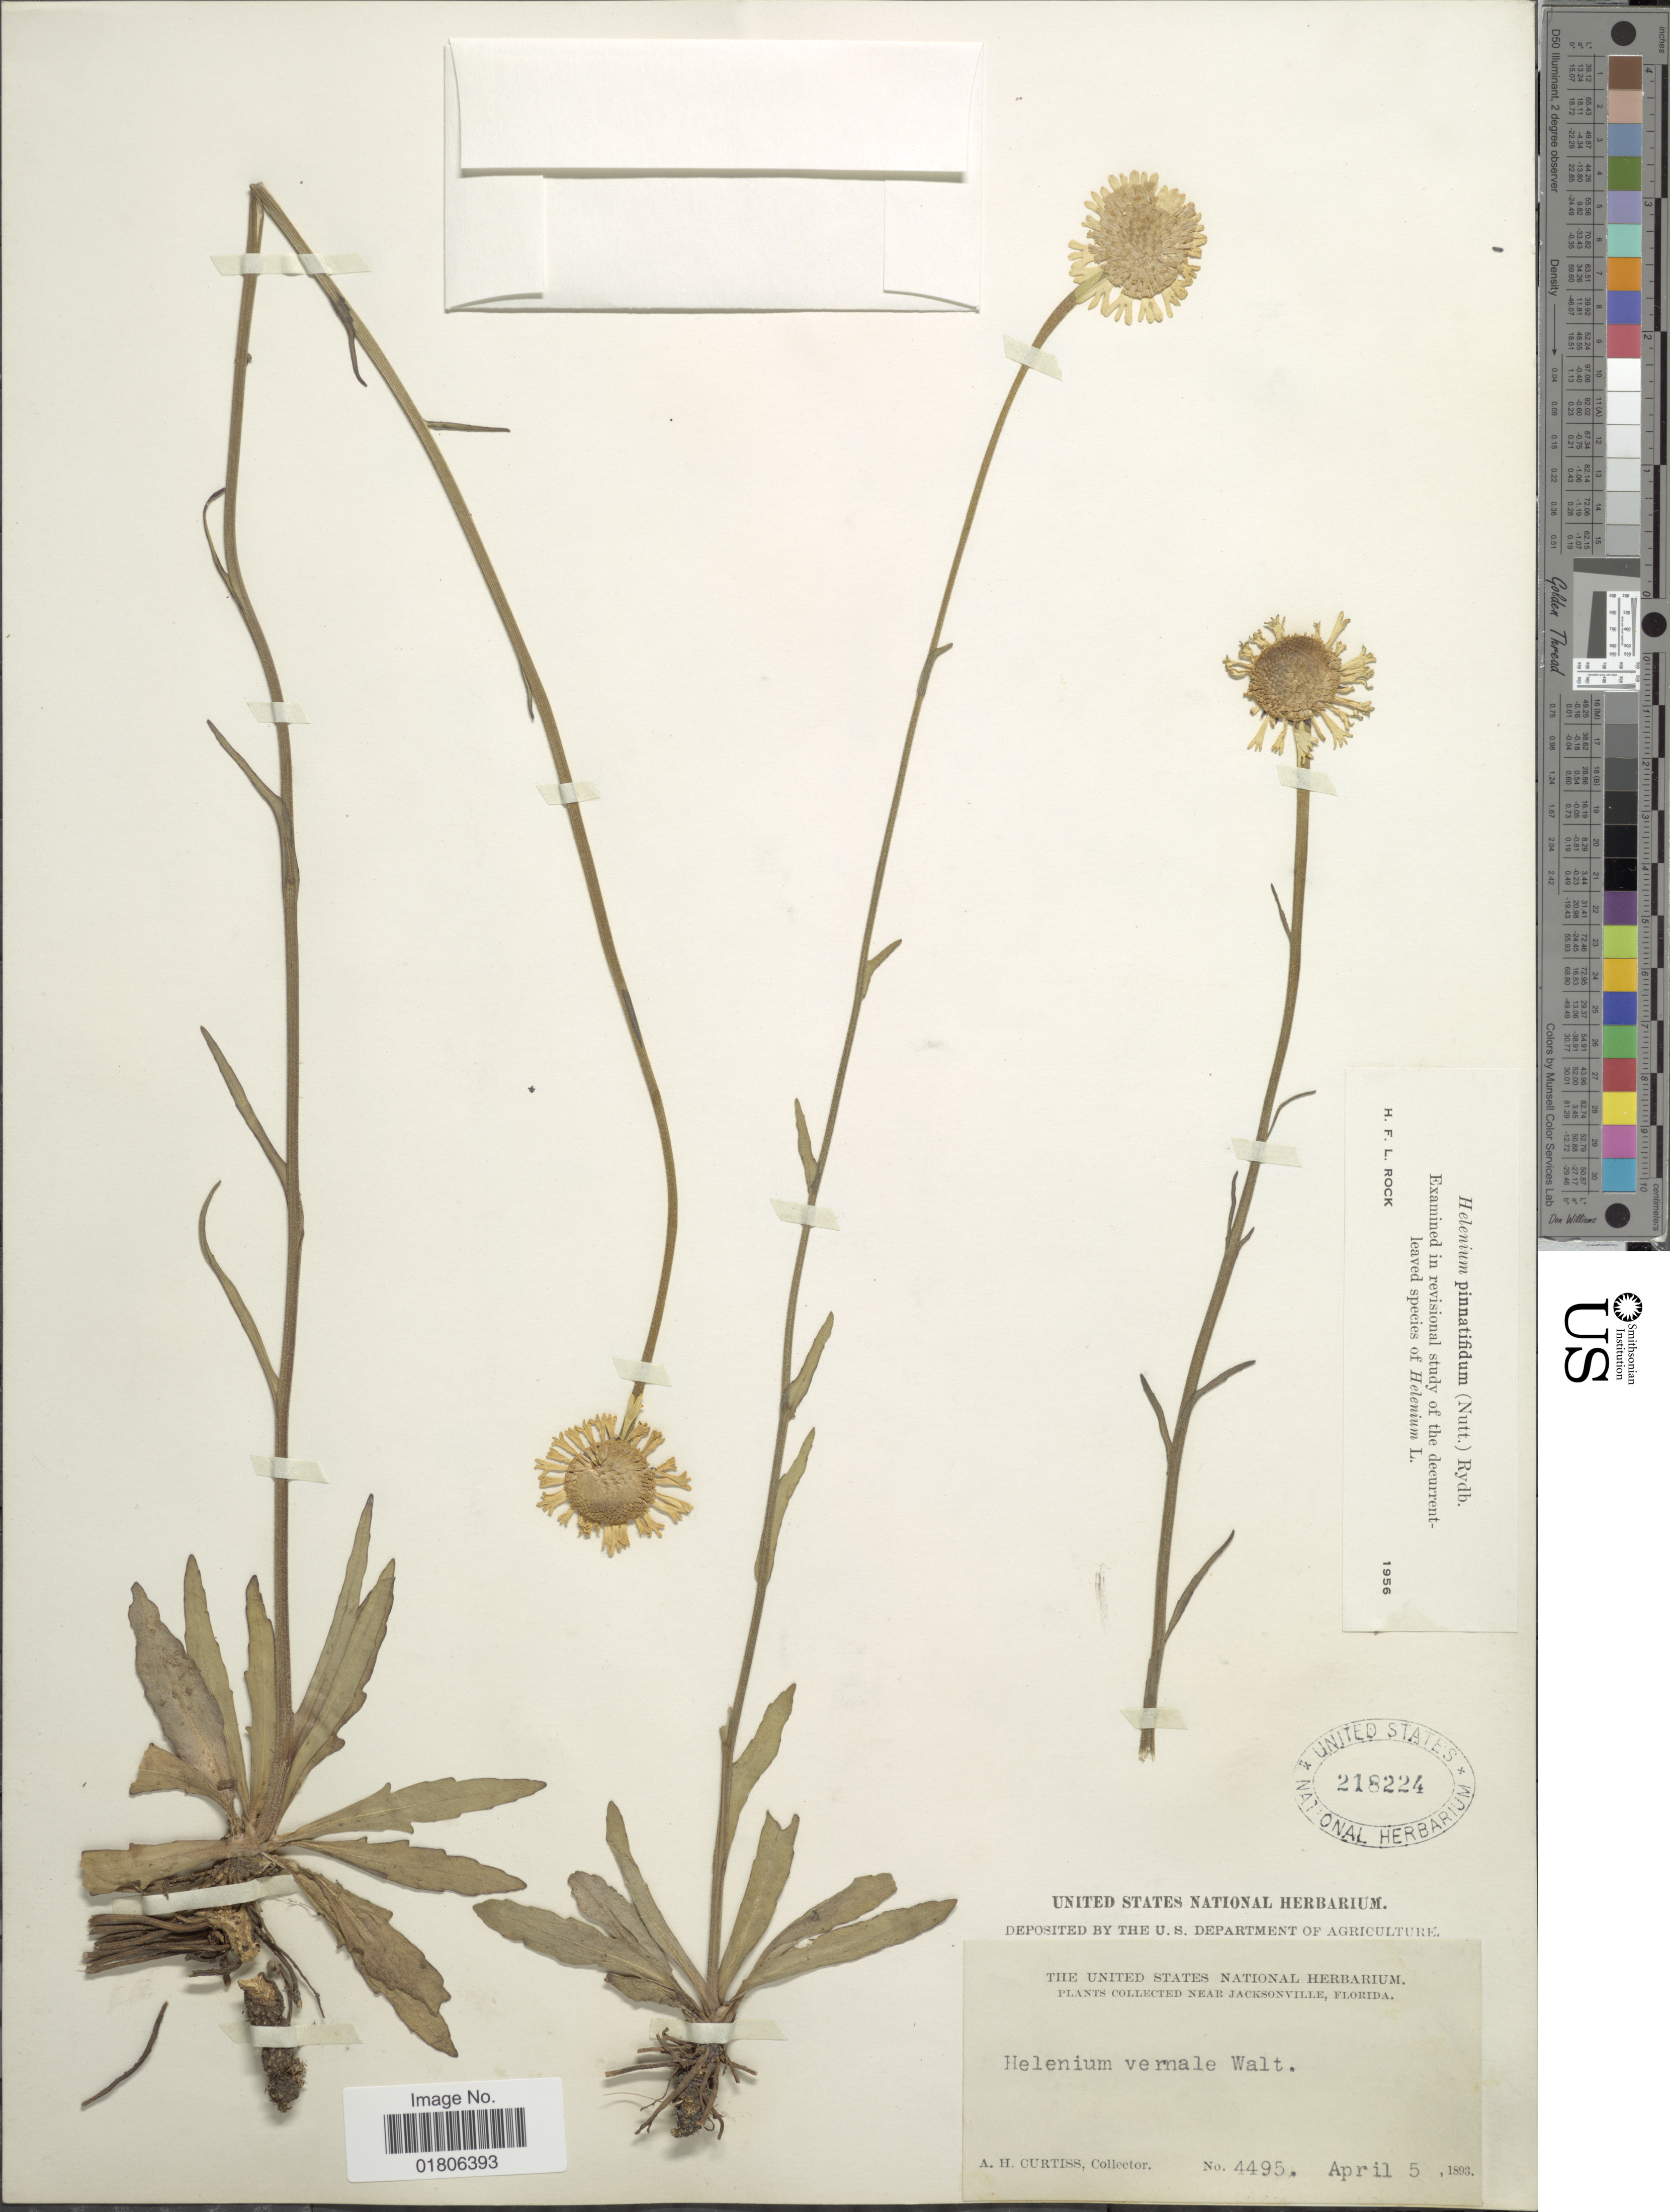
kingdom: Plantae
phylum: Tracheophyta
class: Magnoliopsida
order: Asterales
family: Asteraceae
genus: Helenium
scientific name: Helenium pinnatifidum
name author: (Schwein. ex Nutt.) Rydb.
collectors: A. H. Curtiss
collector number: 4495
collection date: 1893-04-05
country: United States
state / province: Florida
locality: Near Jacksonville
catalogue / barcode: US 218224